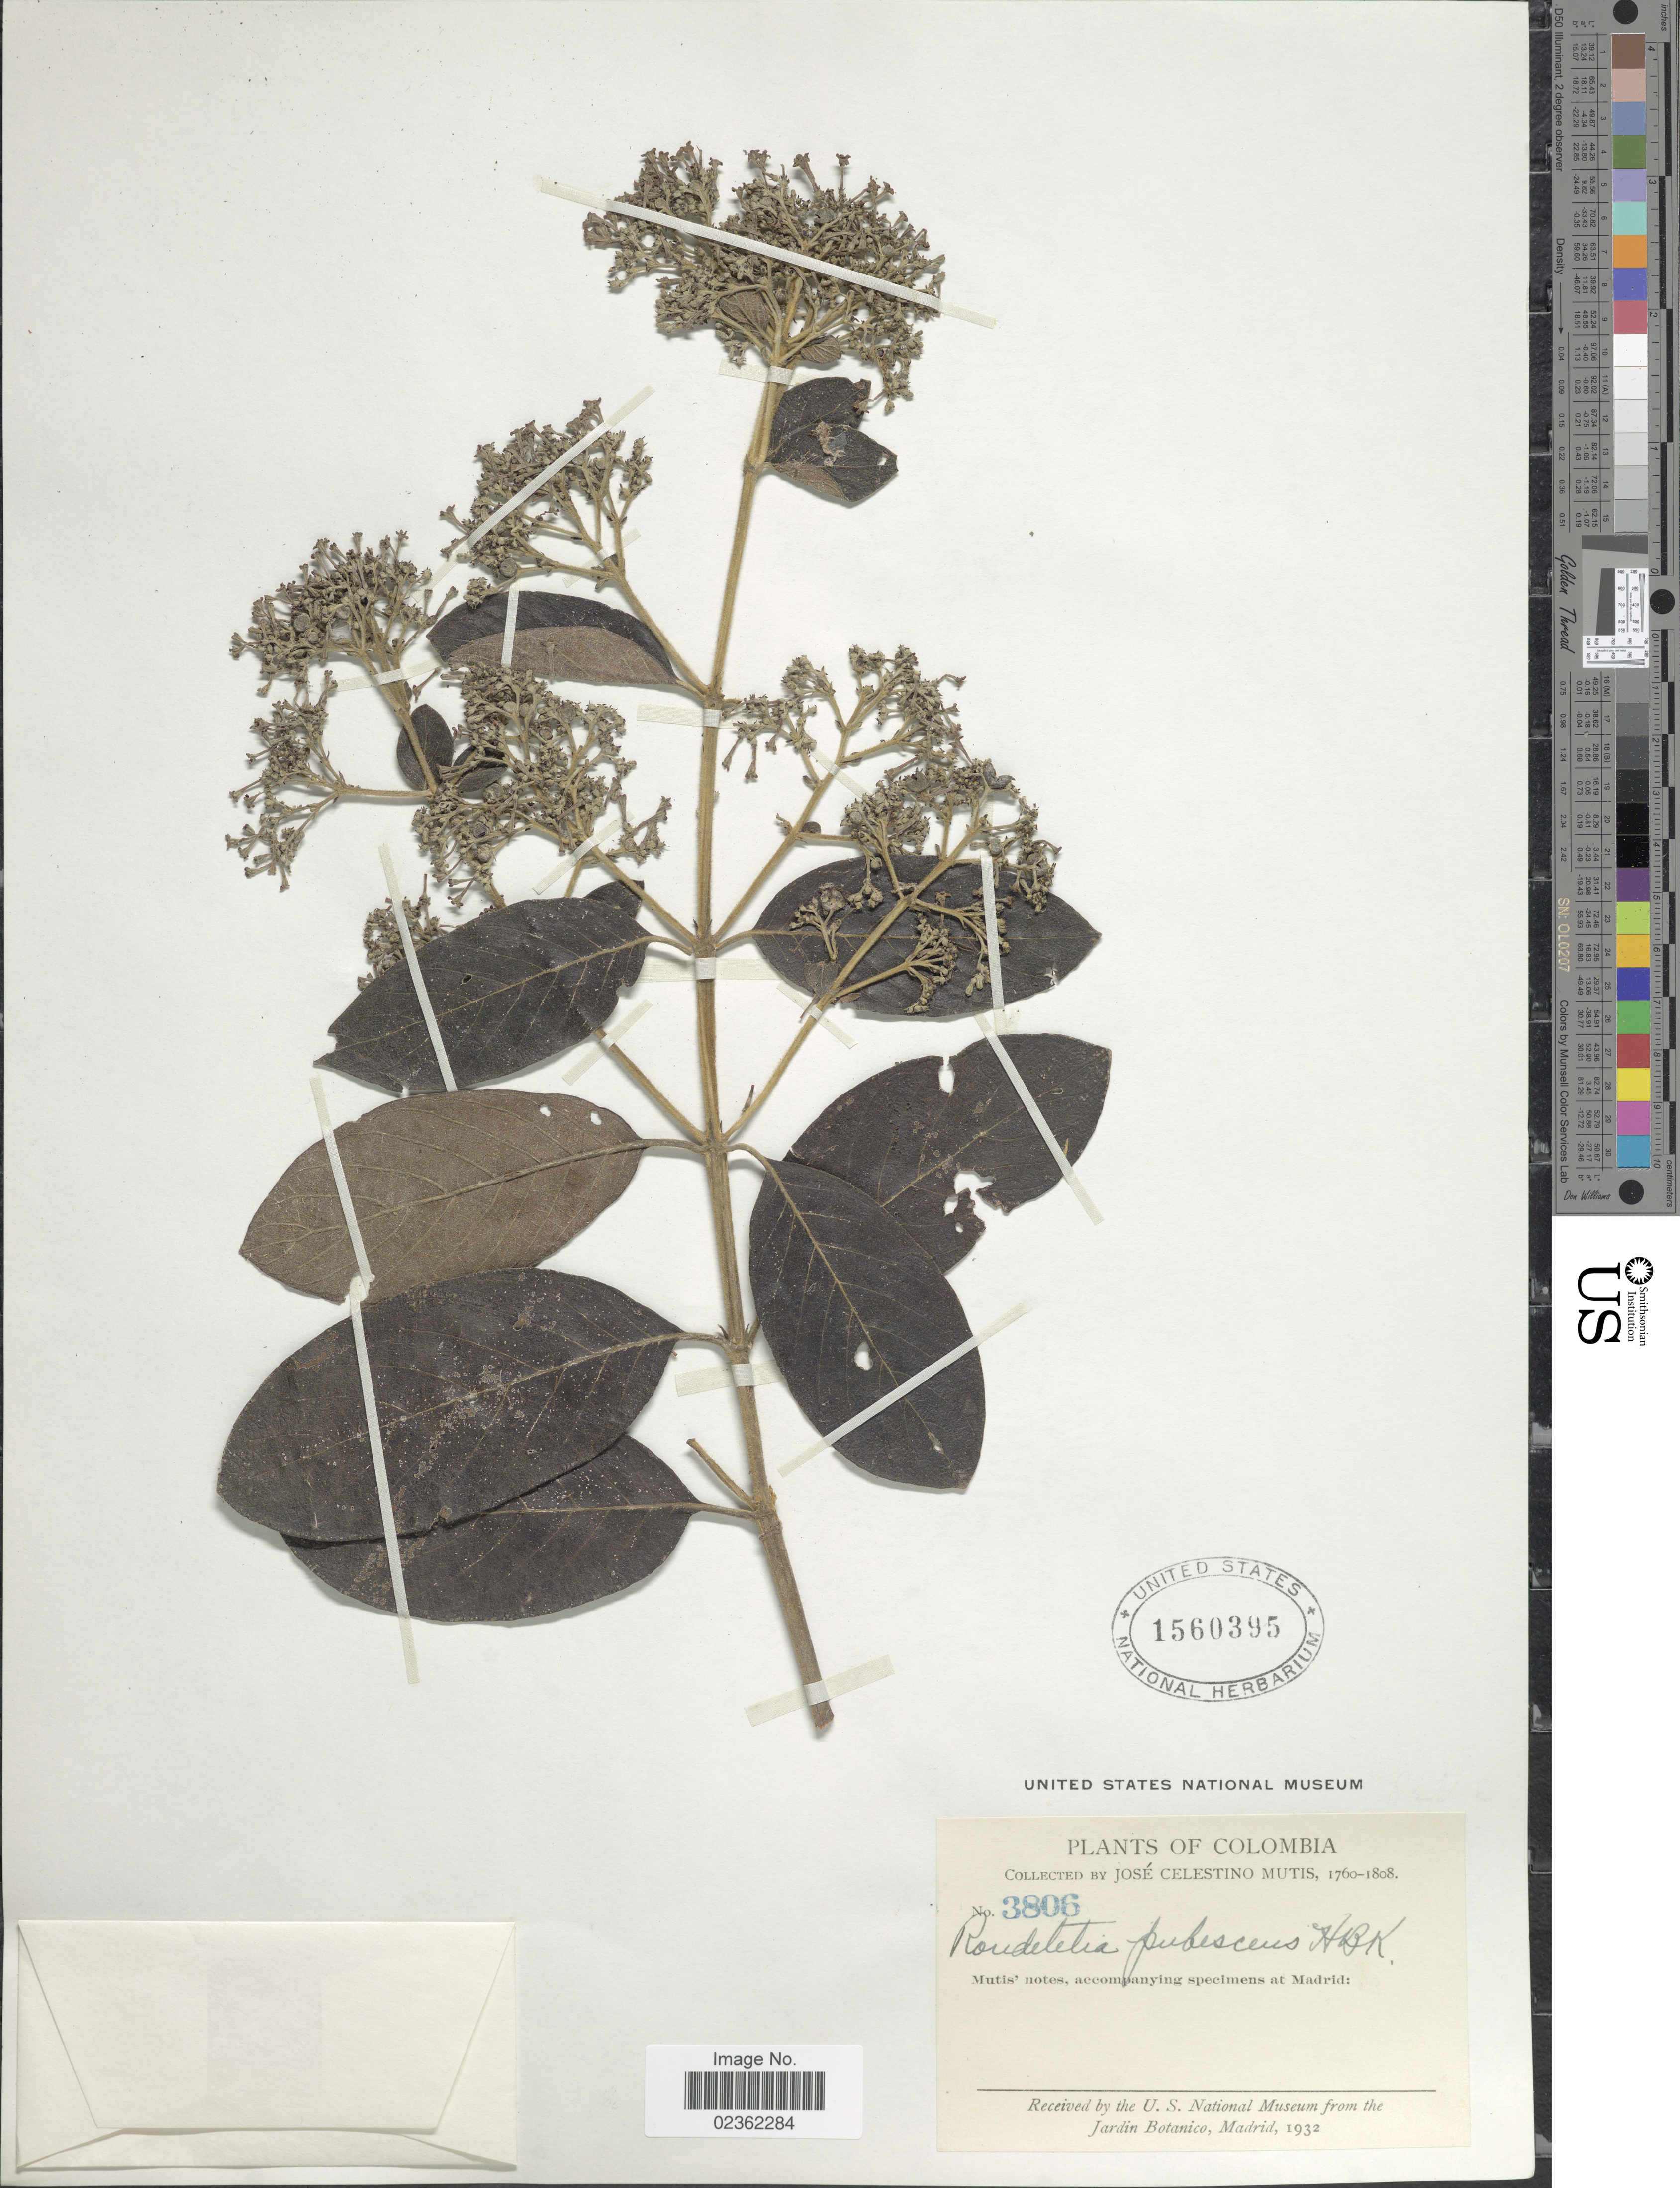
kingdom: Plantae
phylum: Tracheophyta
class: Magnoliopsida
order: Gentianales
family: Rubiaceae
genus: Rondeletia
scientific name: Rondeletia pubescens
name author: Kunth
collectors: J. C. B. Mutis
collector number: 3806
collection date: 1760/1808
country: Colombia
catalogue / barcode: US 1560395